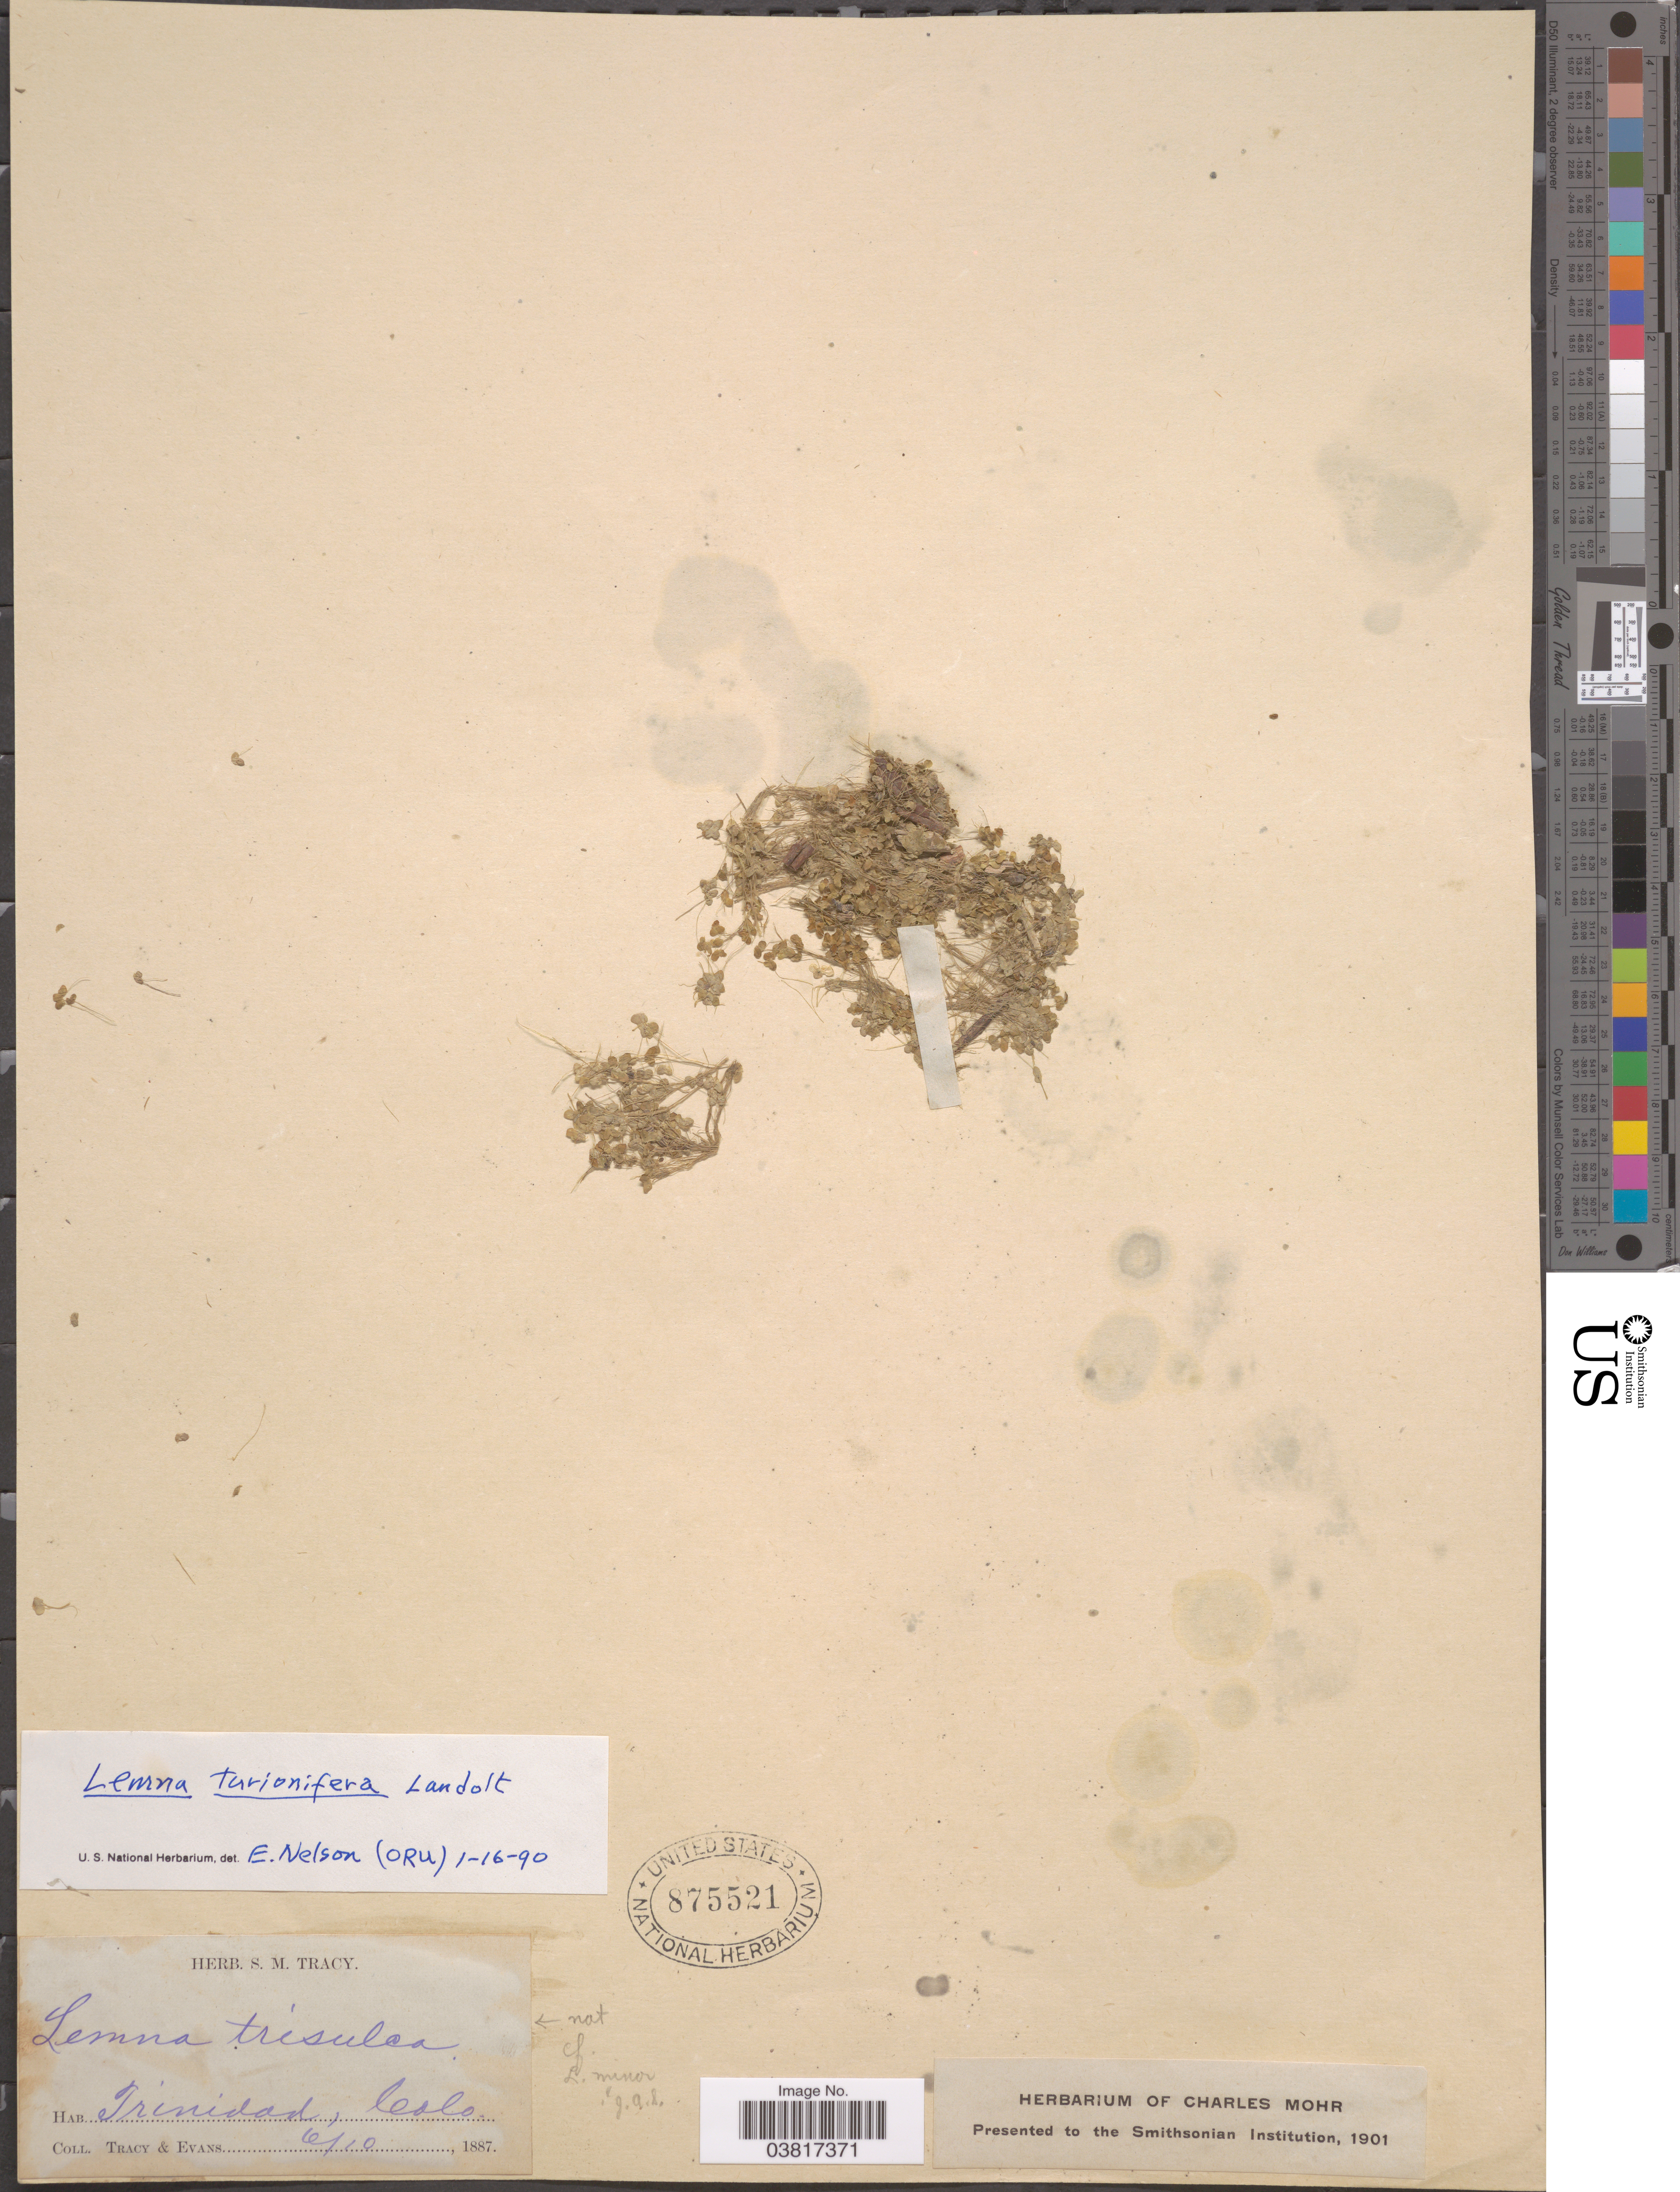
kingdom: Plantae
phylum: Tracheophyta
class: Liliopsida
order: Alismatales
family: Araceae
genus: Lemna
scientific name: Lemna minor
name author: L.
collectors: -. Tracy & -- Evans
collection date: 1887-10-06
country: United States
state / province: Colorado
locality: Trinidad.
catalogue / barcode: US 875521